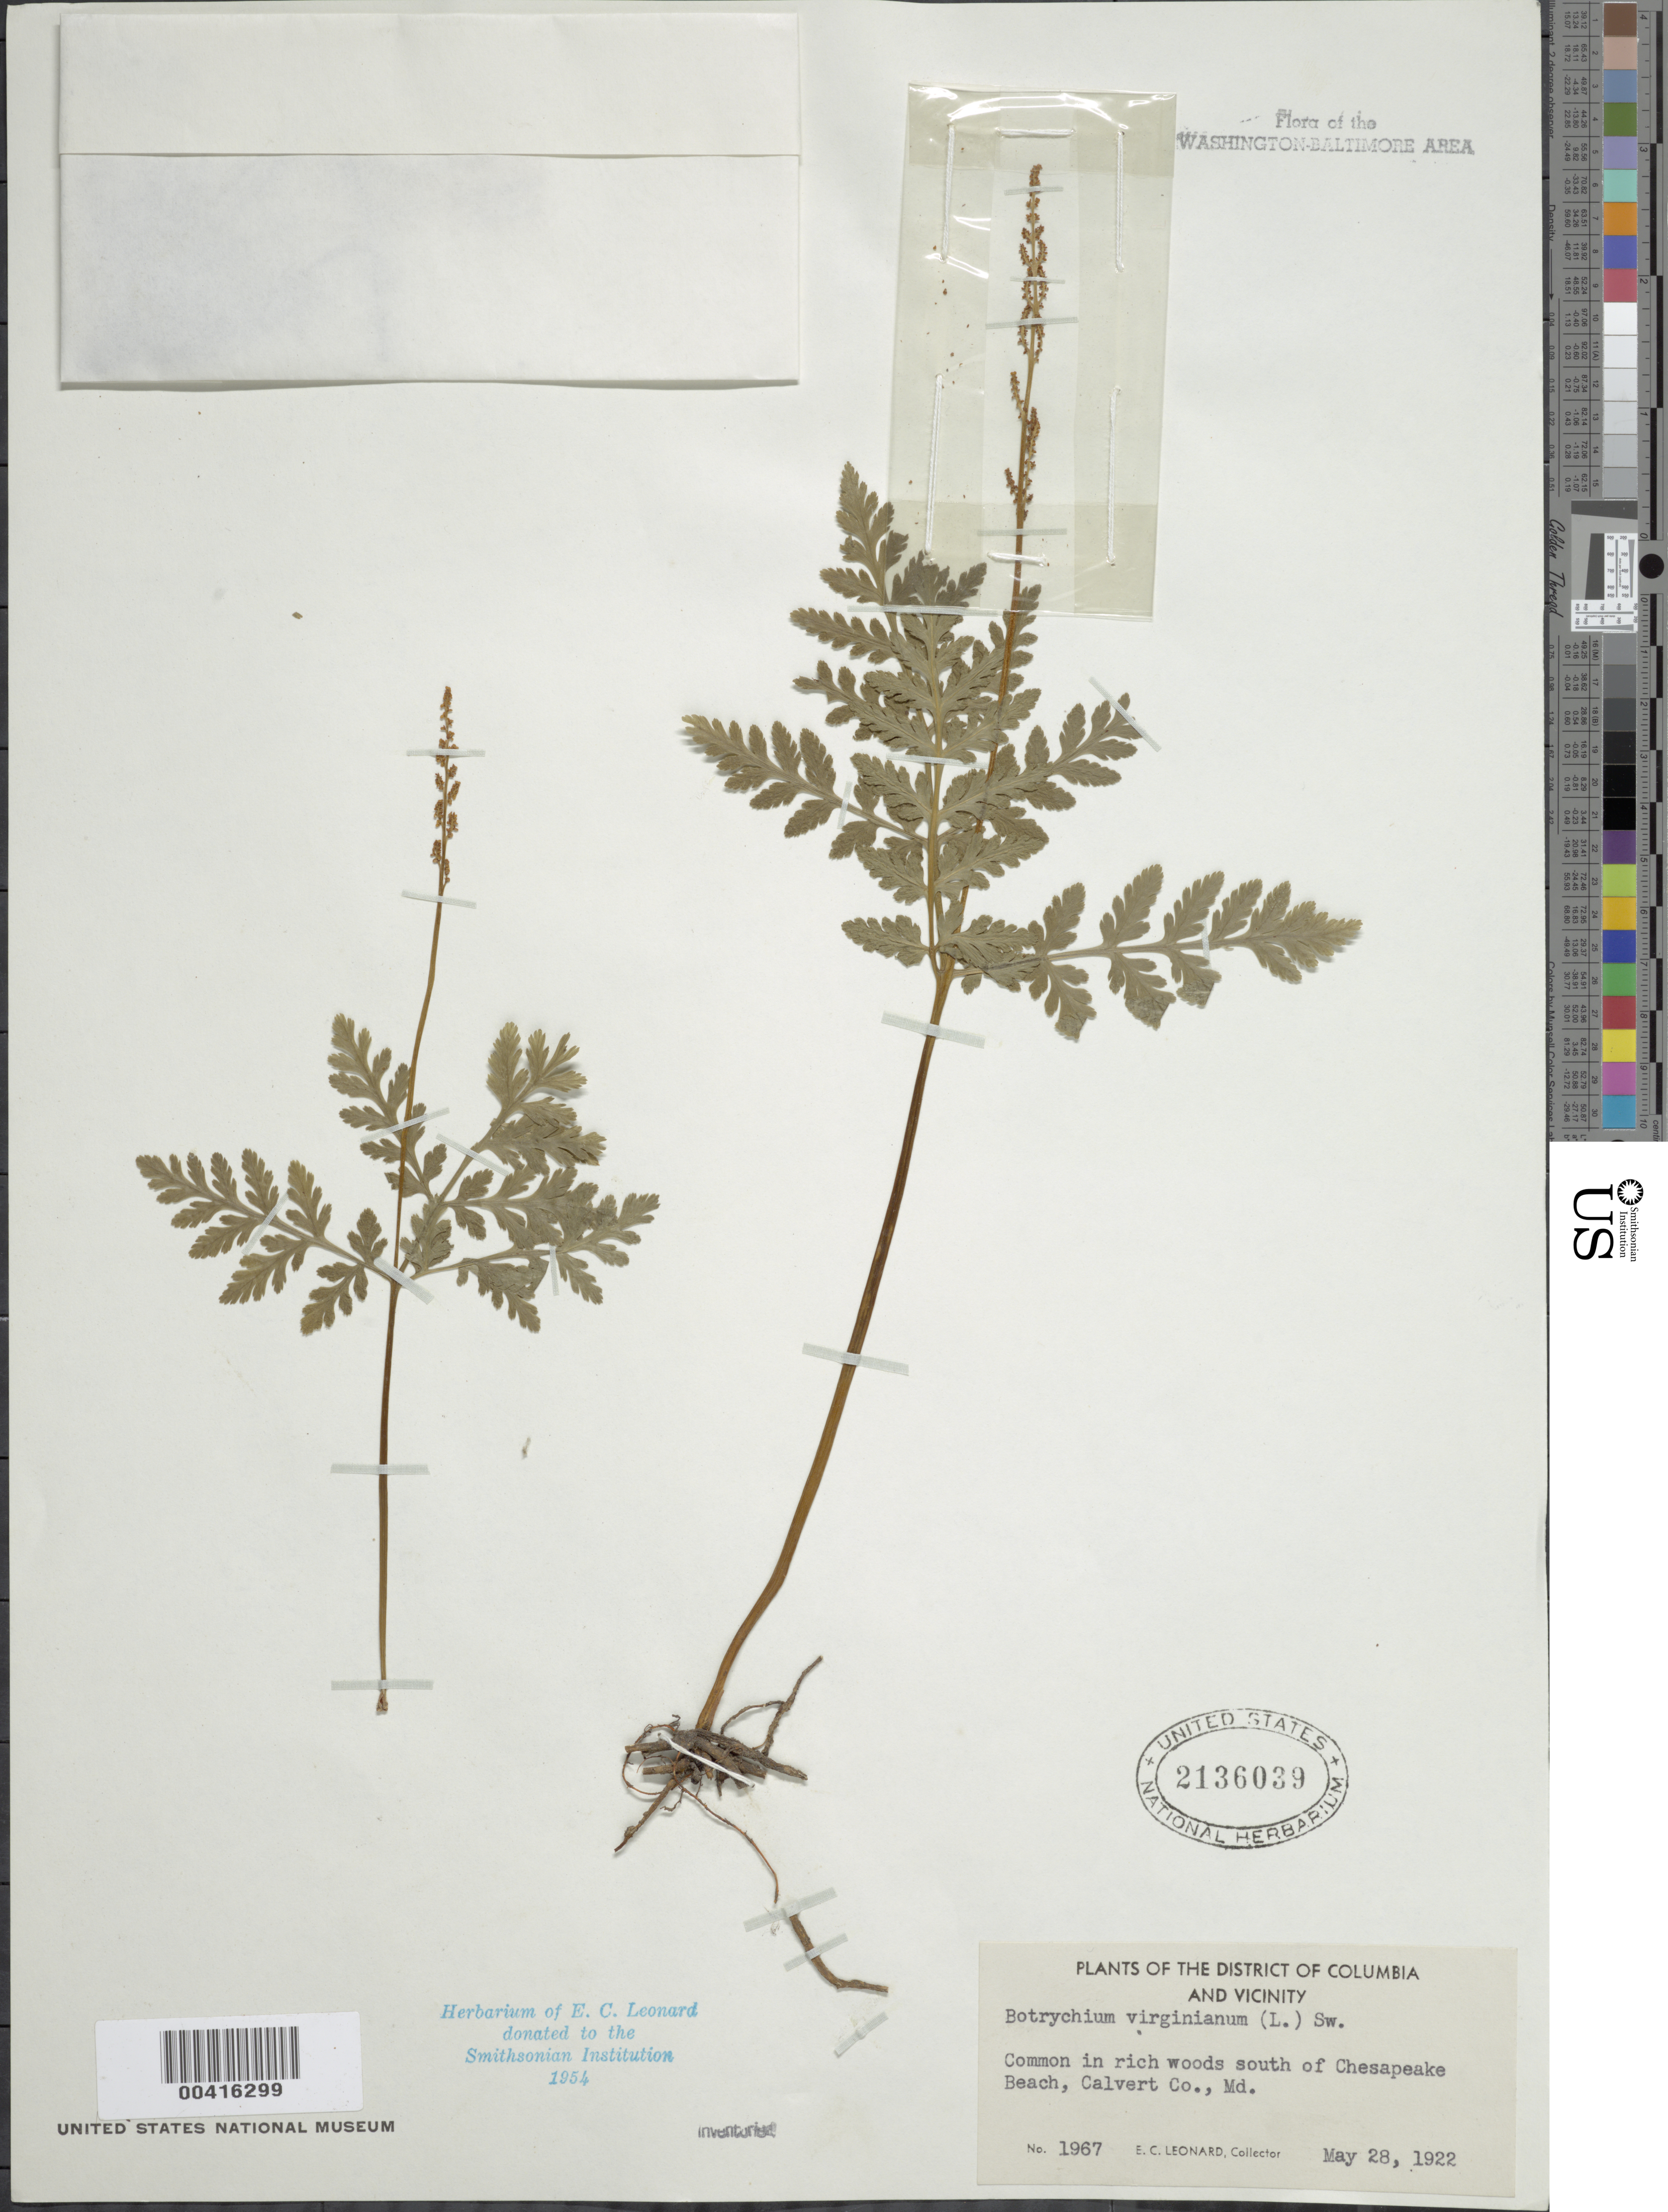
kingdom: Plantae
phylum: Tracheophyta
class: Polypodiopsida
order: Ophioglossales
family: Ophioglossaceae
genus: Botrychium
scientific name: Botrychium virginianum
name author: (L.) Sw.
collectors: E. C. Leonard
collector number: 1967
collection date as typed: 28 May 1922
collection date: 1922-05-28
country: United States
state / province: Maryland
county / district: Calvert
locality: South of Chesapeake Beach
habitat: Rich woods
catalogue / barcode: US 2136039